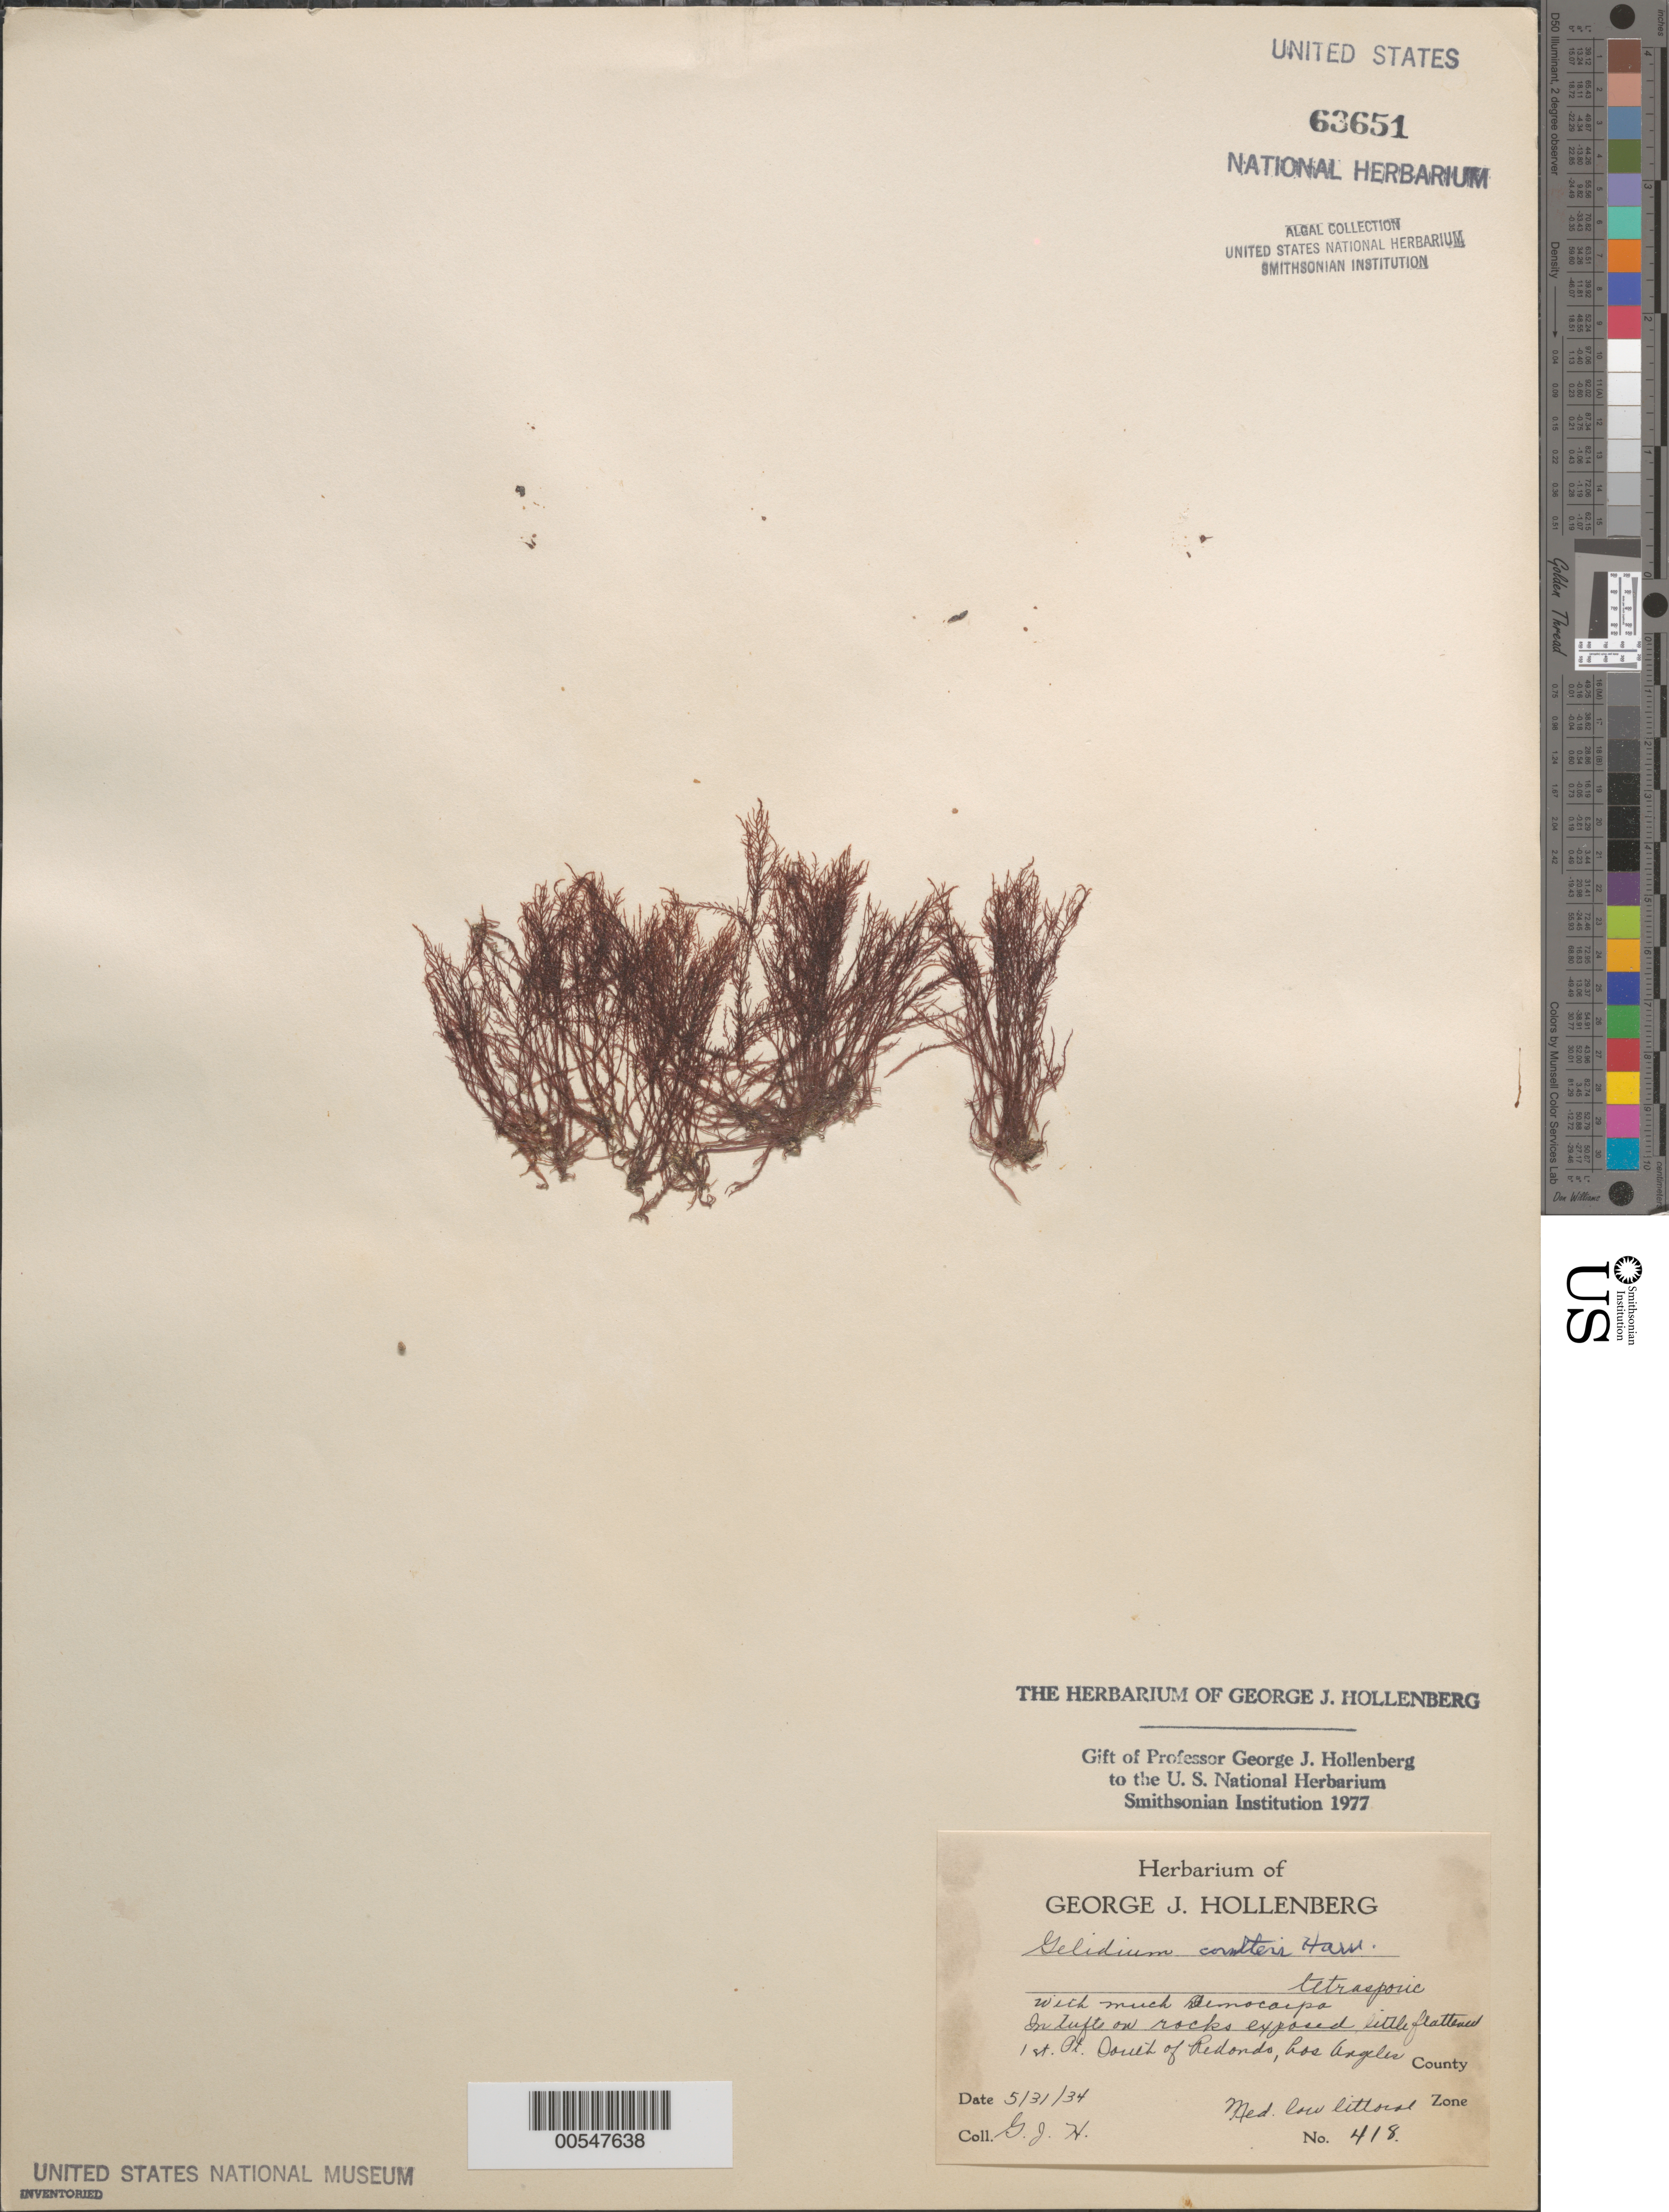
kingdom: Plantae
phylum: Rhodophyta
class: Florideophyceae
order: Gelidiales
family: Gelidiaceae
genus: Gelidium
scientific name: Gelidium coulteri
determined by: Hollenberg, George J.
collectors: G. Hollenberg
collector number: GJH 418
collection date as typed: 31 May 1934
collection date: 1934-05-31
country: United States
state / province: California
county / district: Los Angeles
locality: First point south of Redondo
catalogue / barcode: US 63651